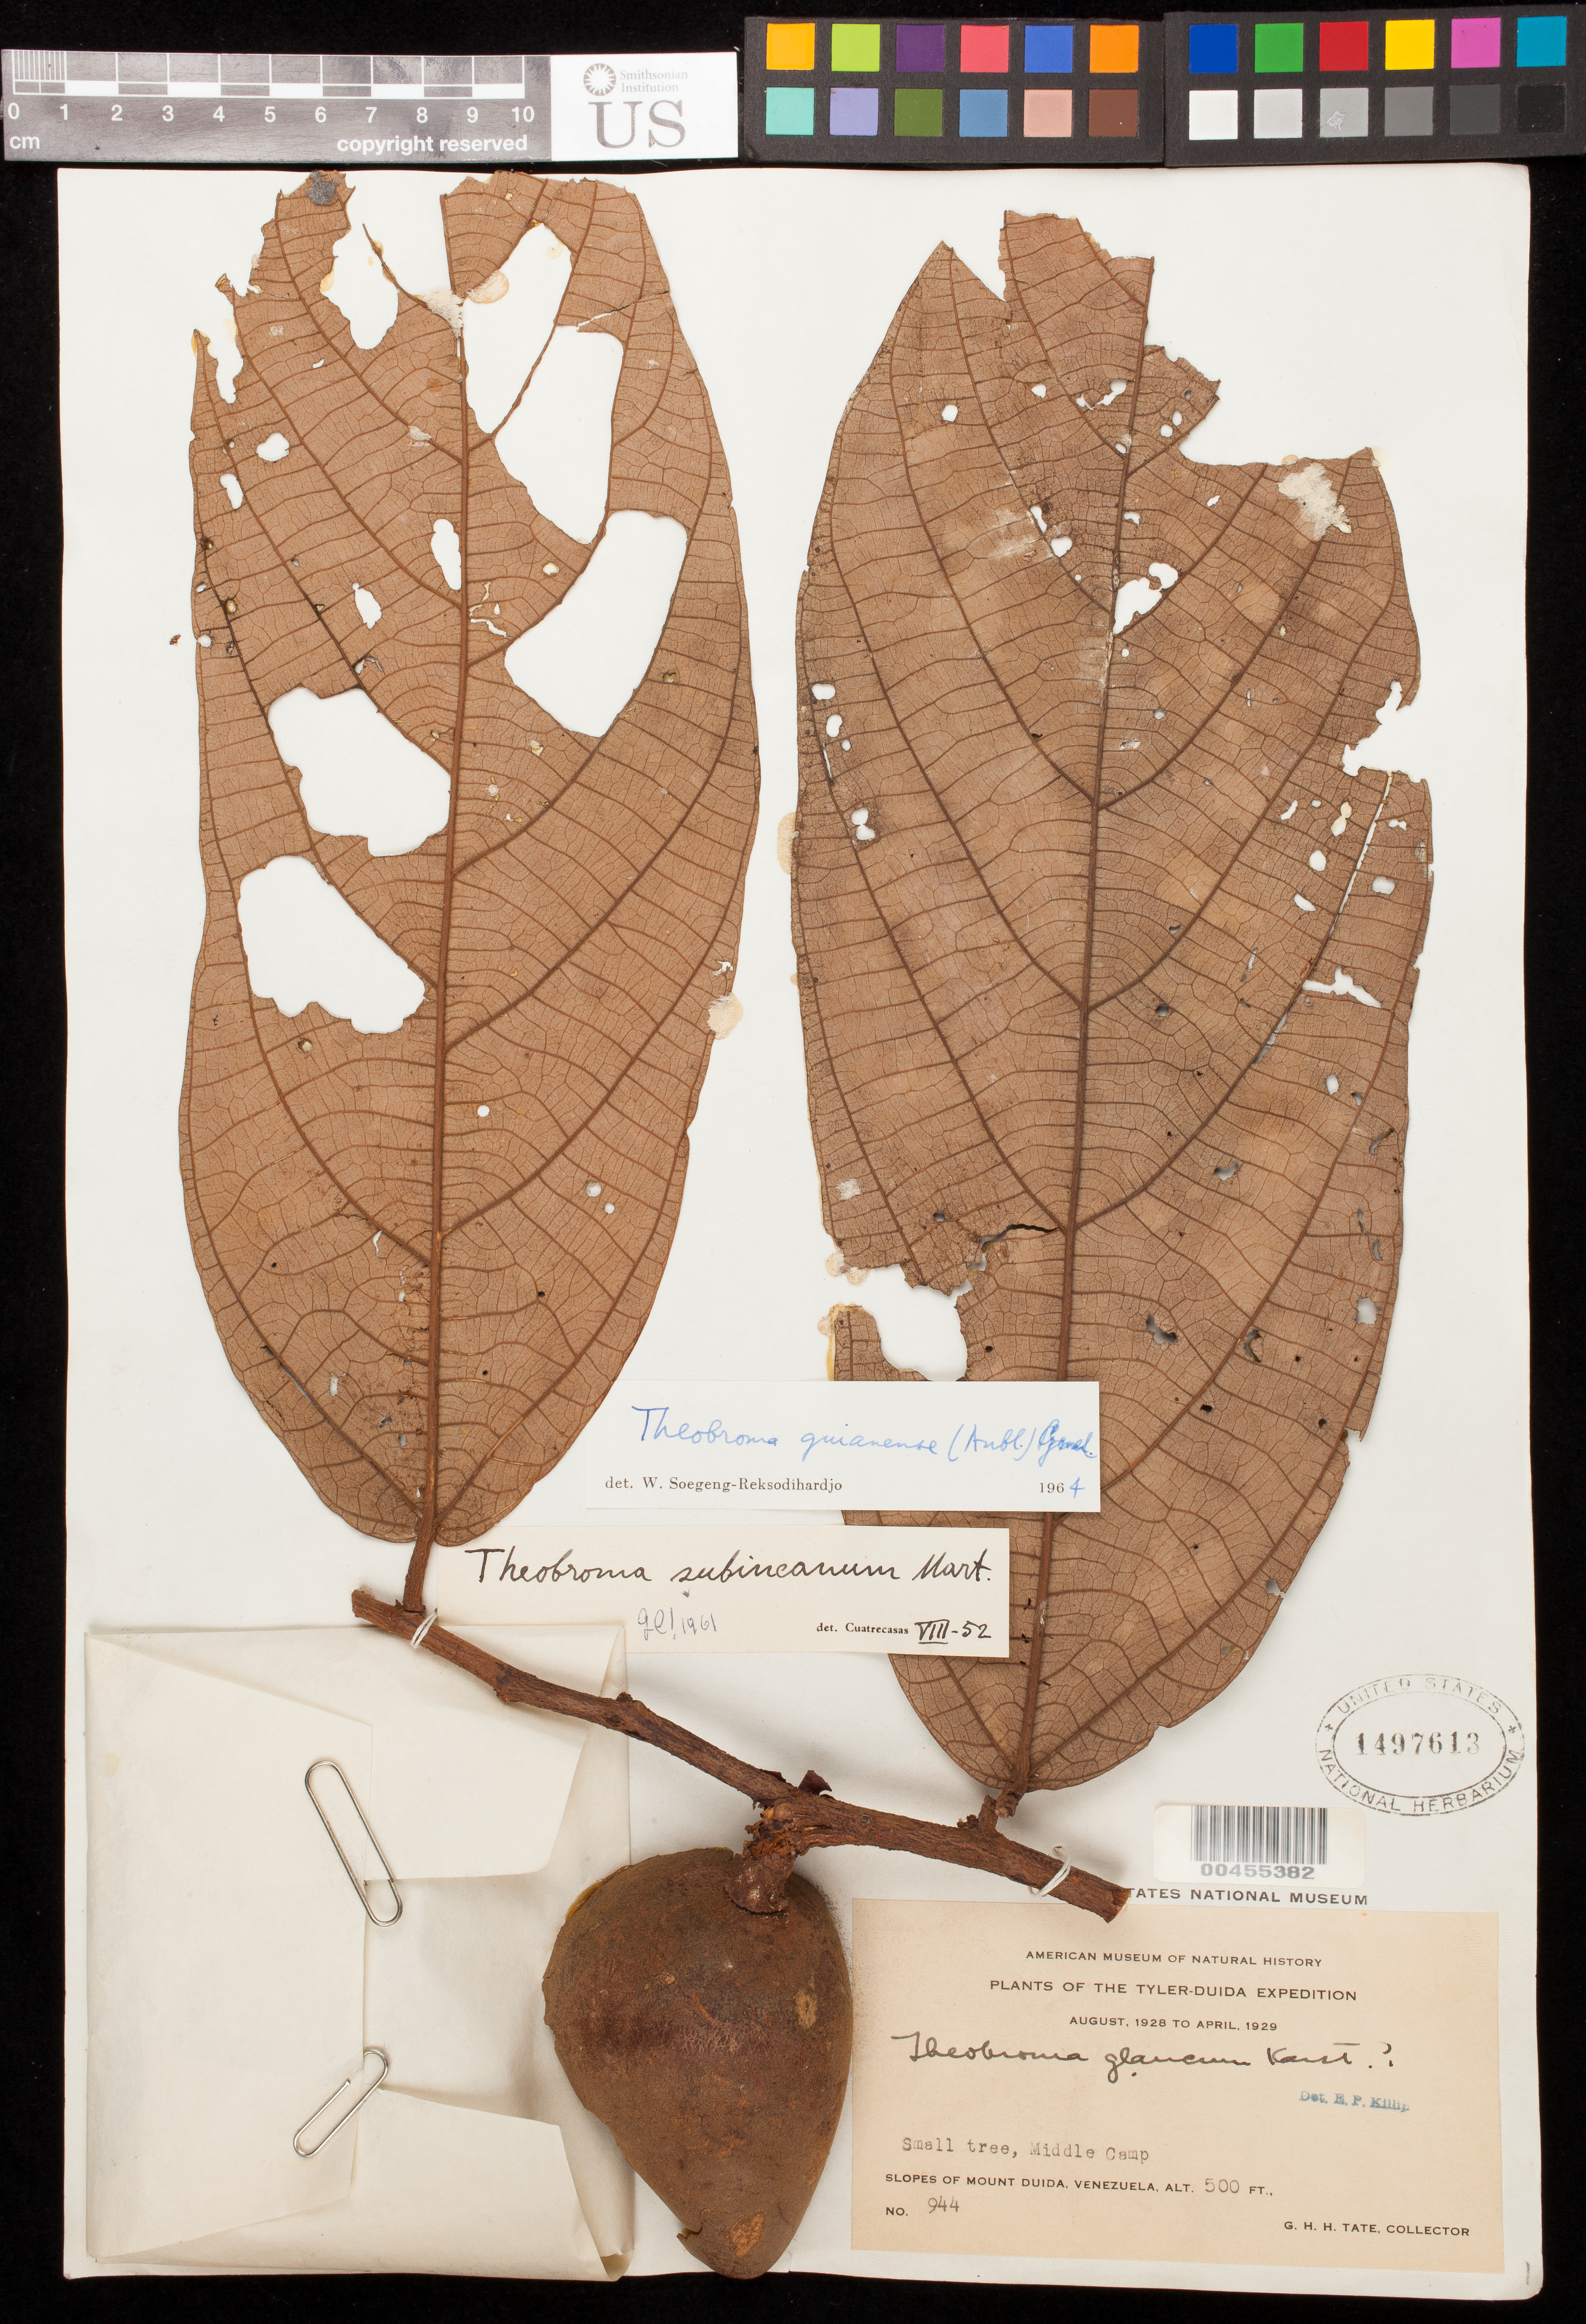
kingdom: Plantae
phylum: Tracheophyta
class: Magnoliopsida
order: Malvales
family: Malvaceae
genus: Theobroma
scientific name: Theobroma subincanum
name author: Mart.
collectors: G. H. H.Tate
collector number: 944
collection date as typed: Aug 1928 to -- Apr 1929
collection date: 1928-08/1929-04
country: Venezuela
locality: Middle Camp, Slopes of Mount Duida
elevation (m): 152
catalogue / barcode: US 1497613